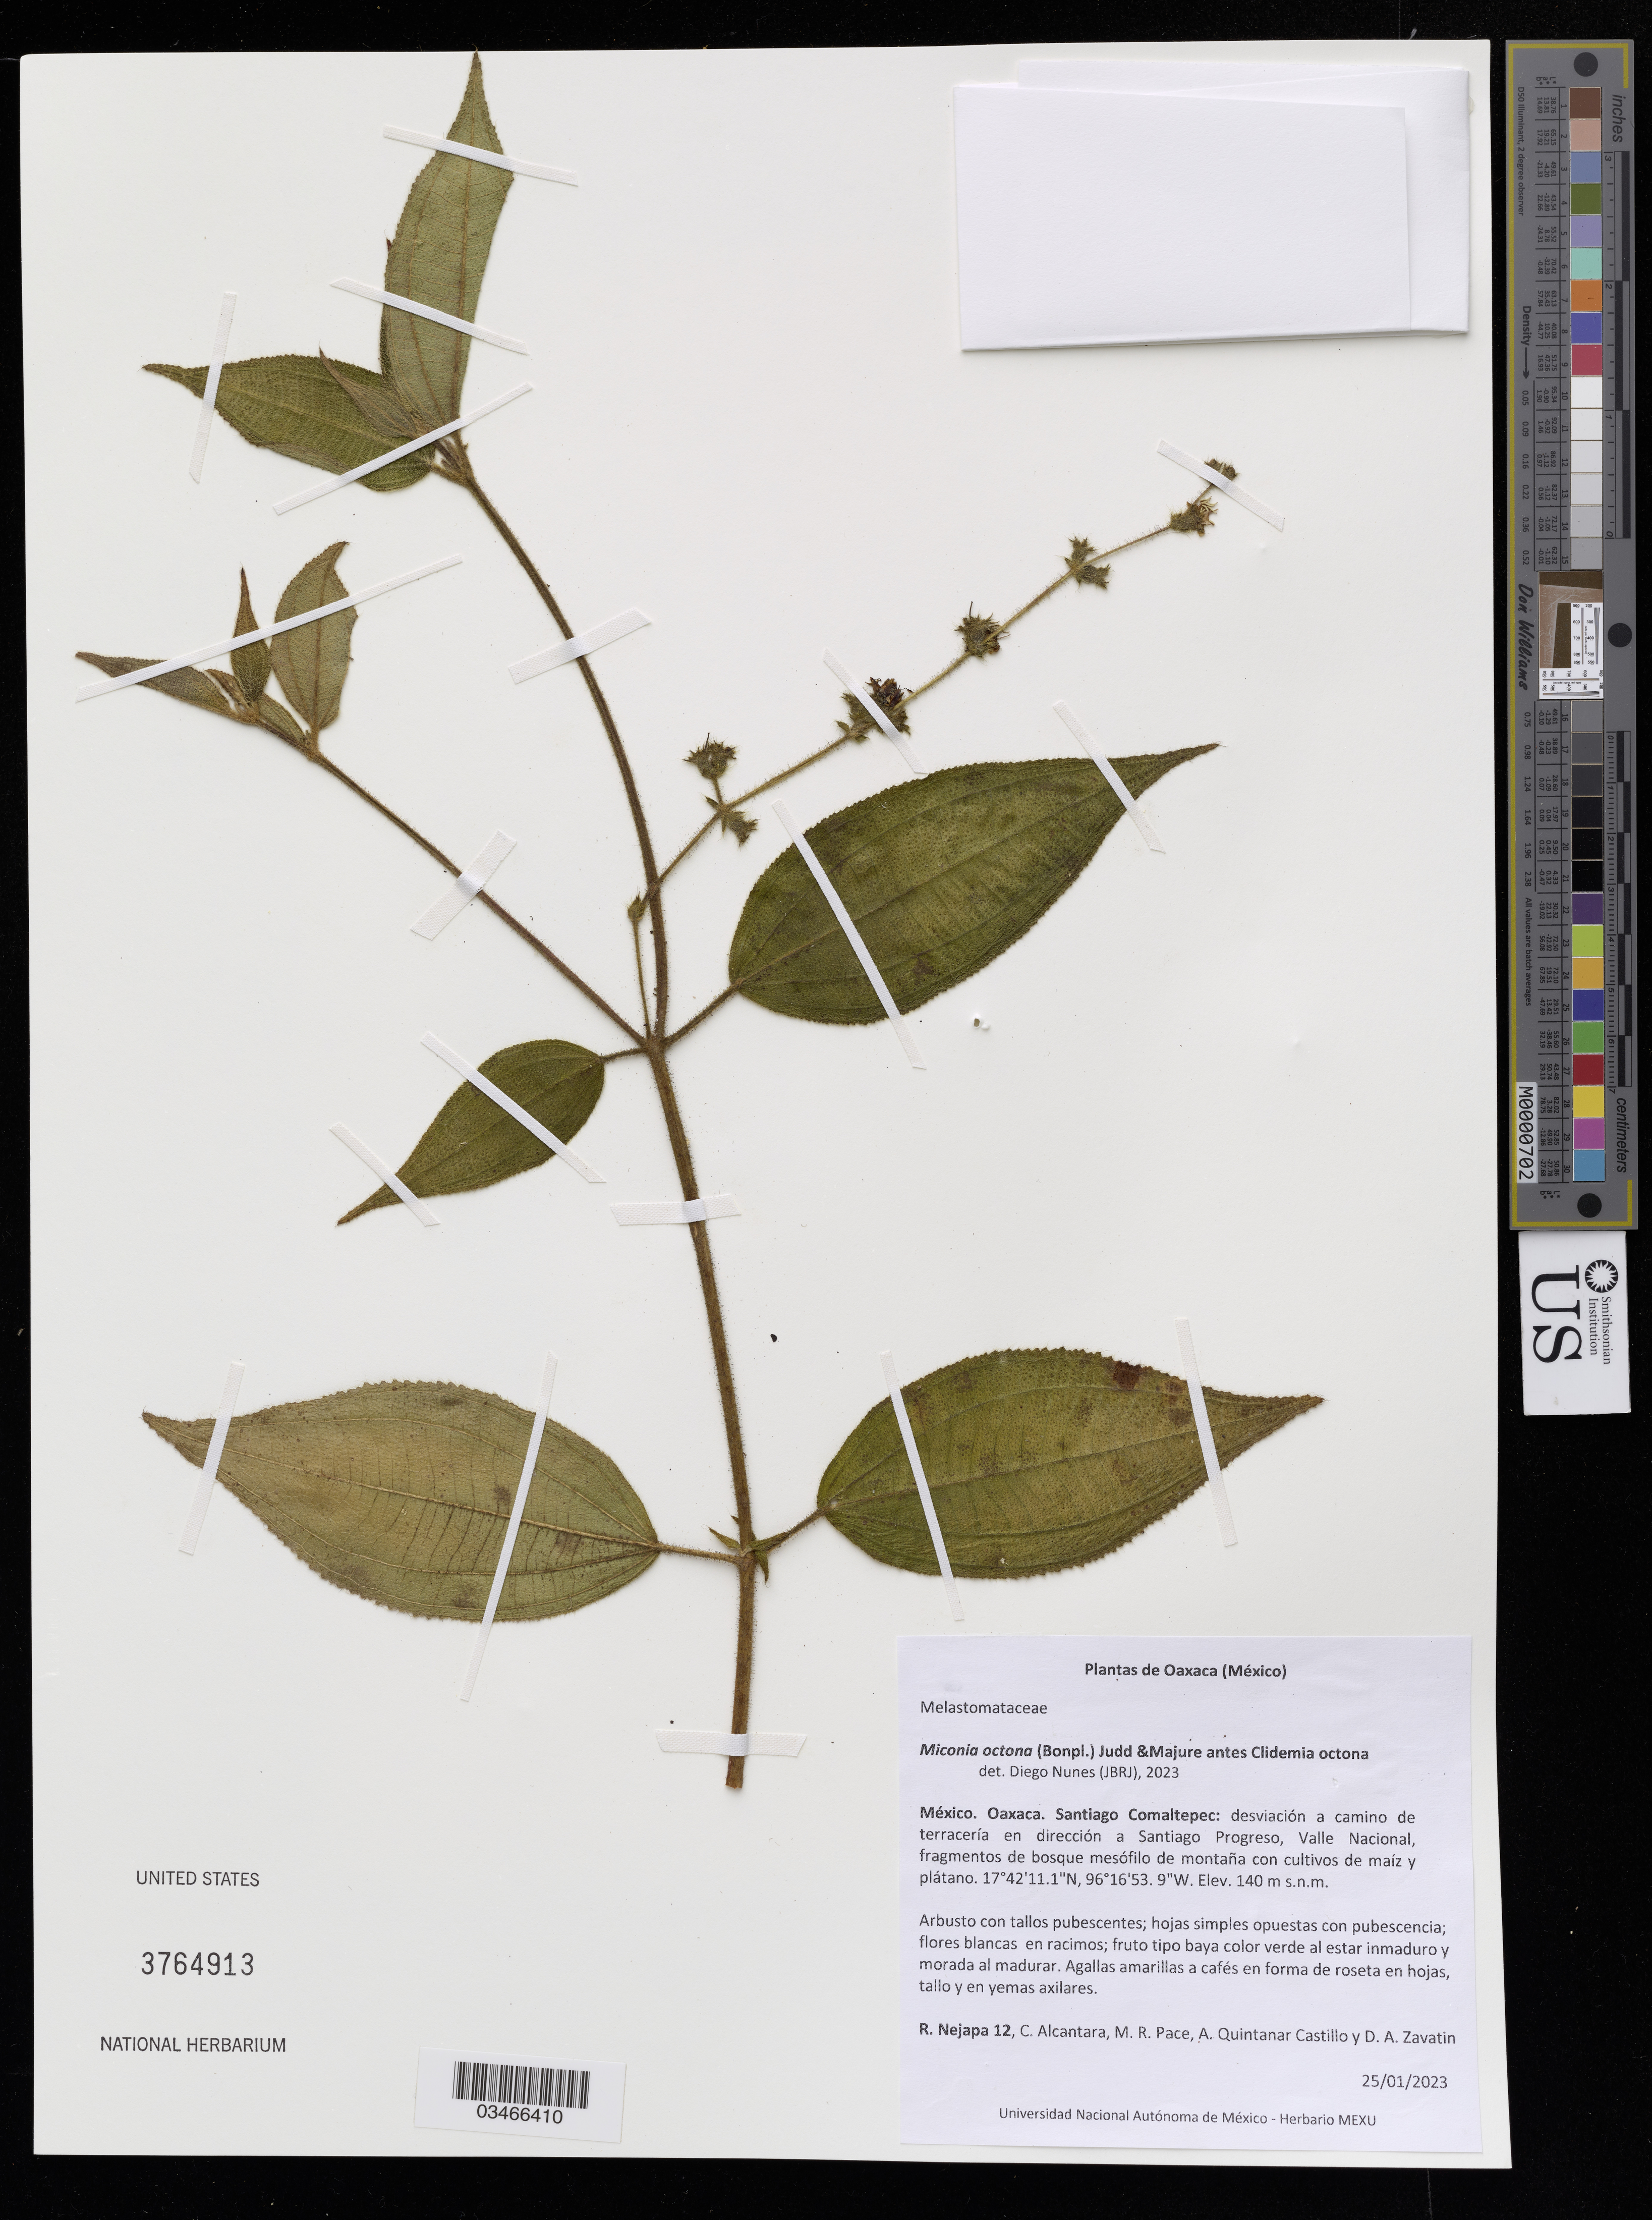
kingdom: Plantae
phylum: Tracheophyta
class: Magnoliopsida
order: Myrtales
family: Melastomataceae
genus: Miconia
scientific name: Miconia octona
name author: (Bonpl.) Judd & Majure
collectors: R. Nejapa Mendoza, C. Alcantara, M. R. Pace & A. Quintanar Castillo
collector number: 12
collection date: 2023-01-25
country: Mexico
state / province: Oaxaca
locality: Santiago Comaltepec: desviación a camino de terracería en dirección a Santiago Progreso, Valle Nacional, fragmentos de bosque mesófilo de montaña con cultivos de maíz y plátano.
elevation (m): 140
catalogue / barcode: US 3764913